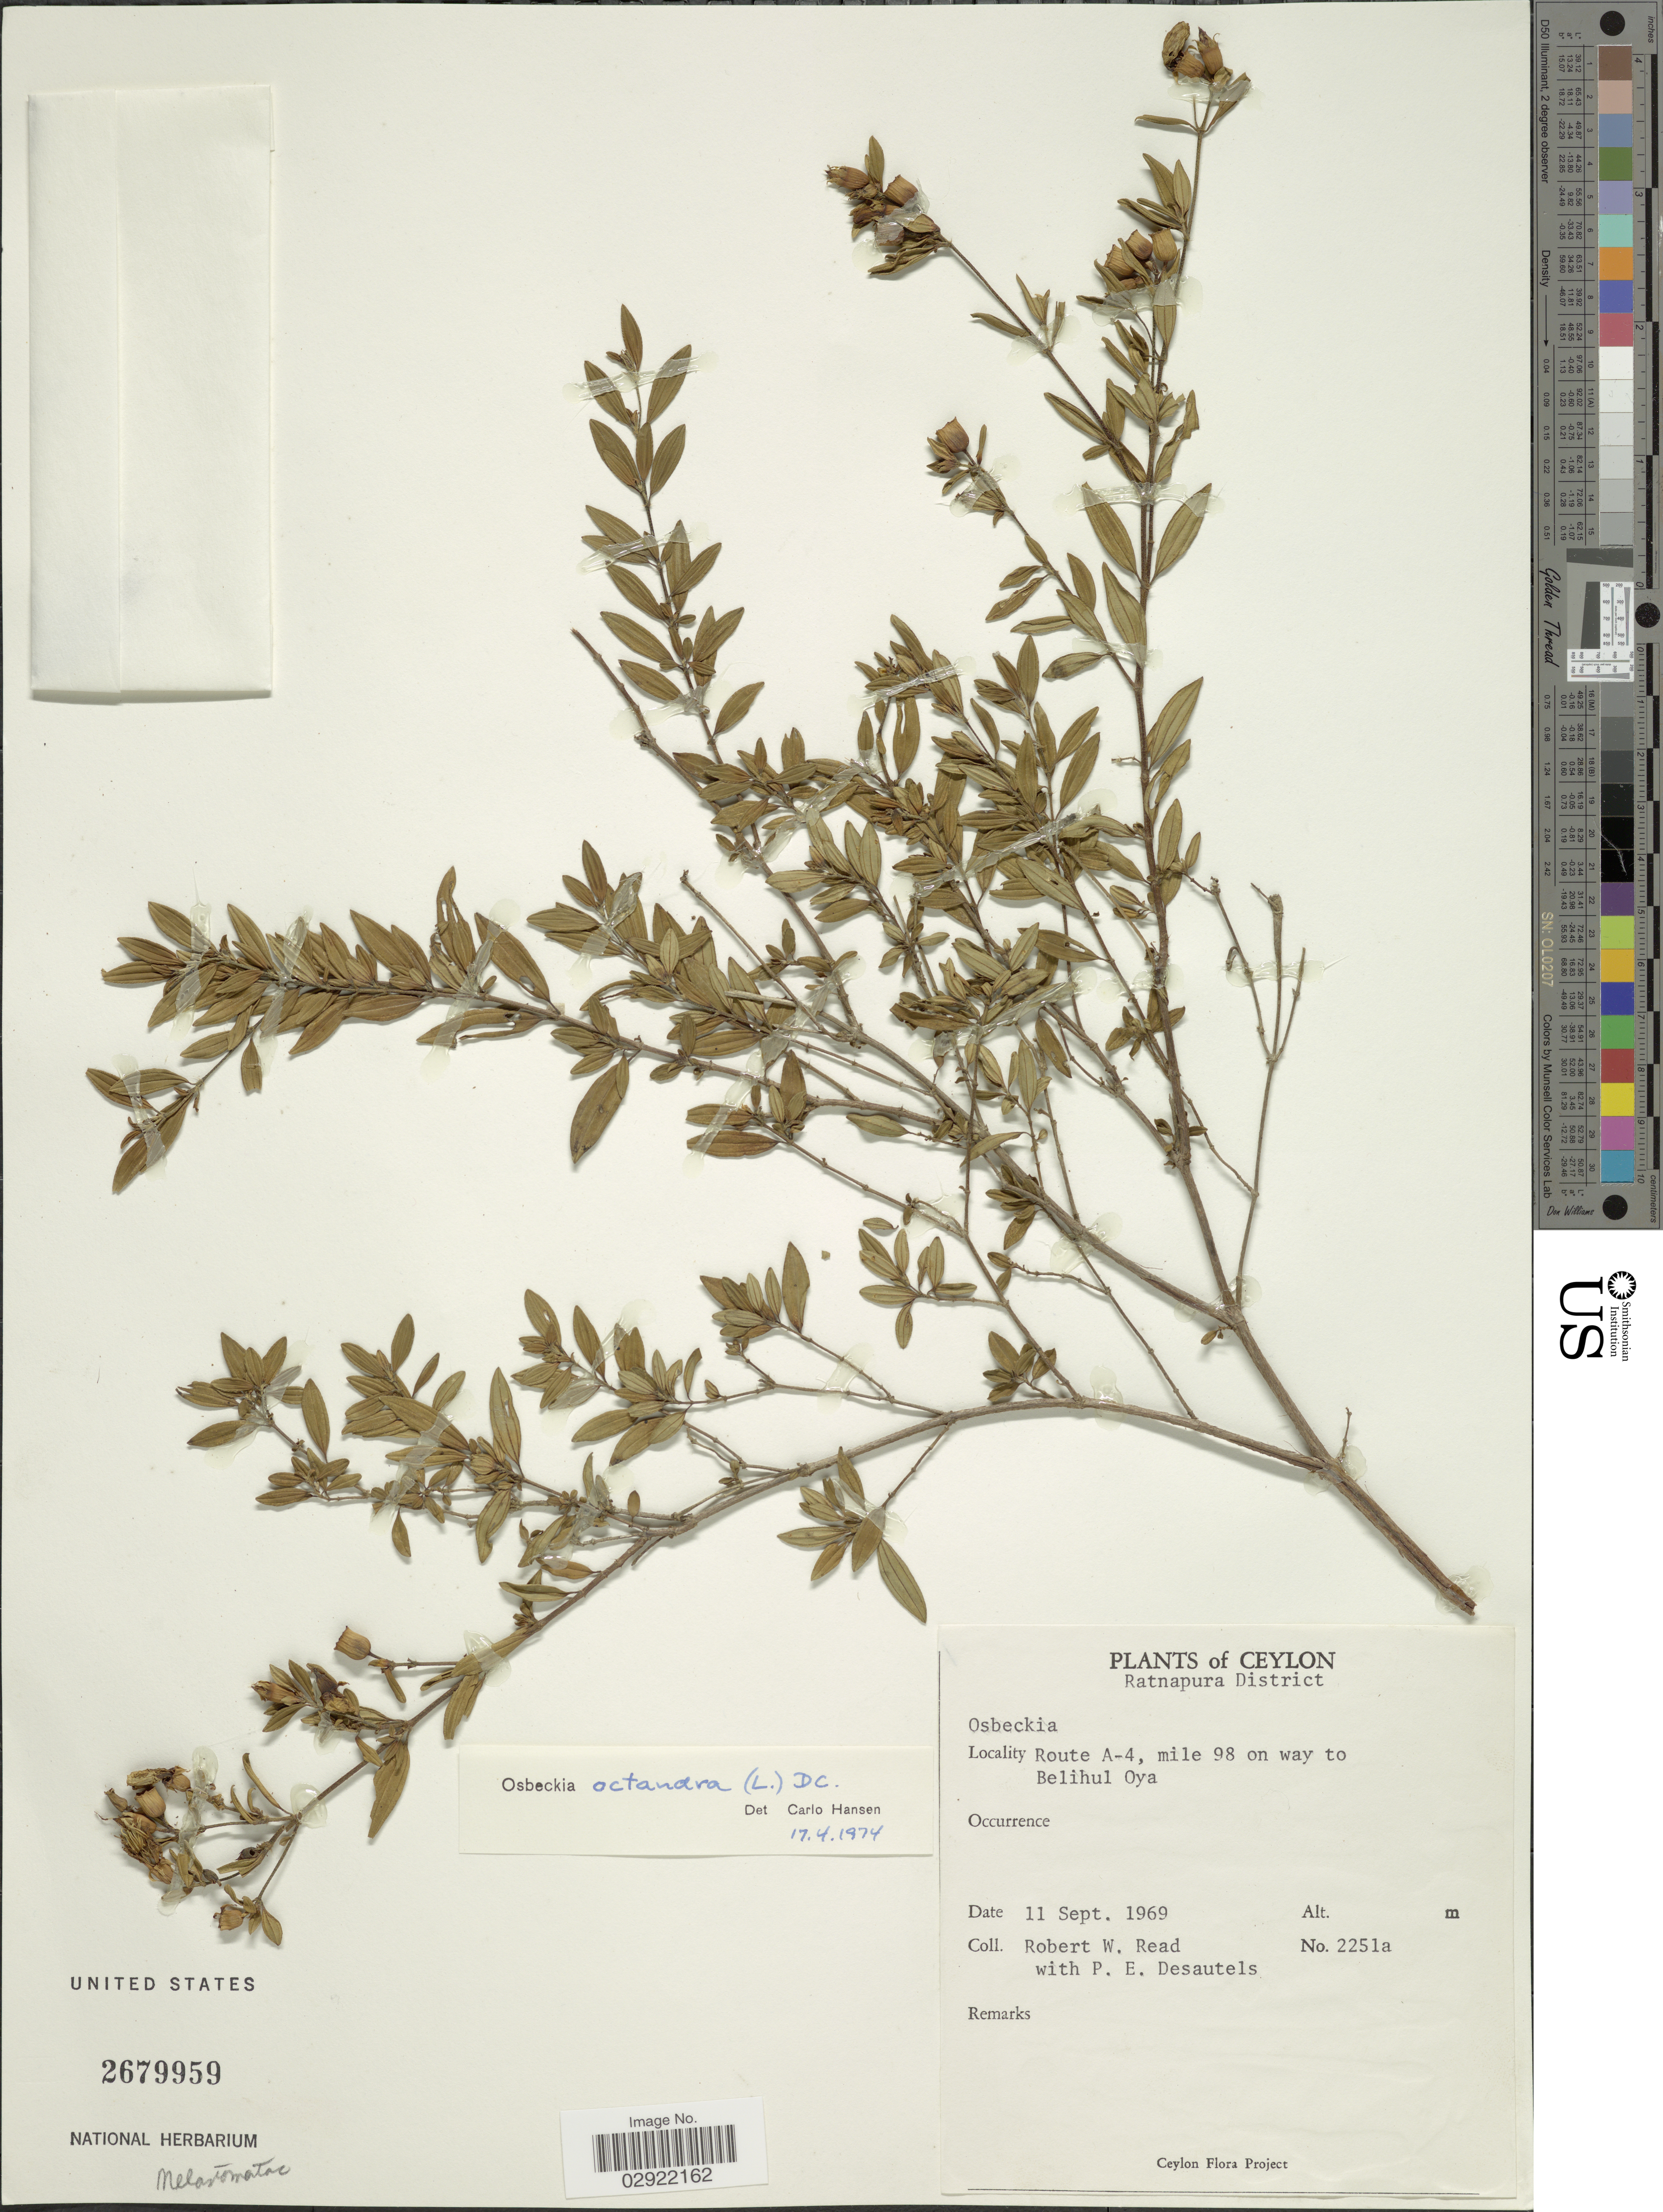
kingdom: Plantae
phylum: Tracheophyta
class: Magnoliopsida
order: Myrtales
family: Melastomataceae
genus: Osbeckia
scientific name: Osbeckia octandra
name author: DC.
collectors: R. W. Read & P. Desautels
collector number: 2251a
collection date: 1969-09-11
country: Sri Lanka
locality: Ceylon, Ratnapura District. Route A-4, mile 98 on way to Belihul Oya.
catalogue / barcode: US 2679959